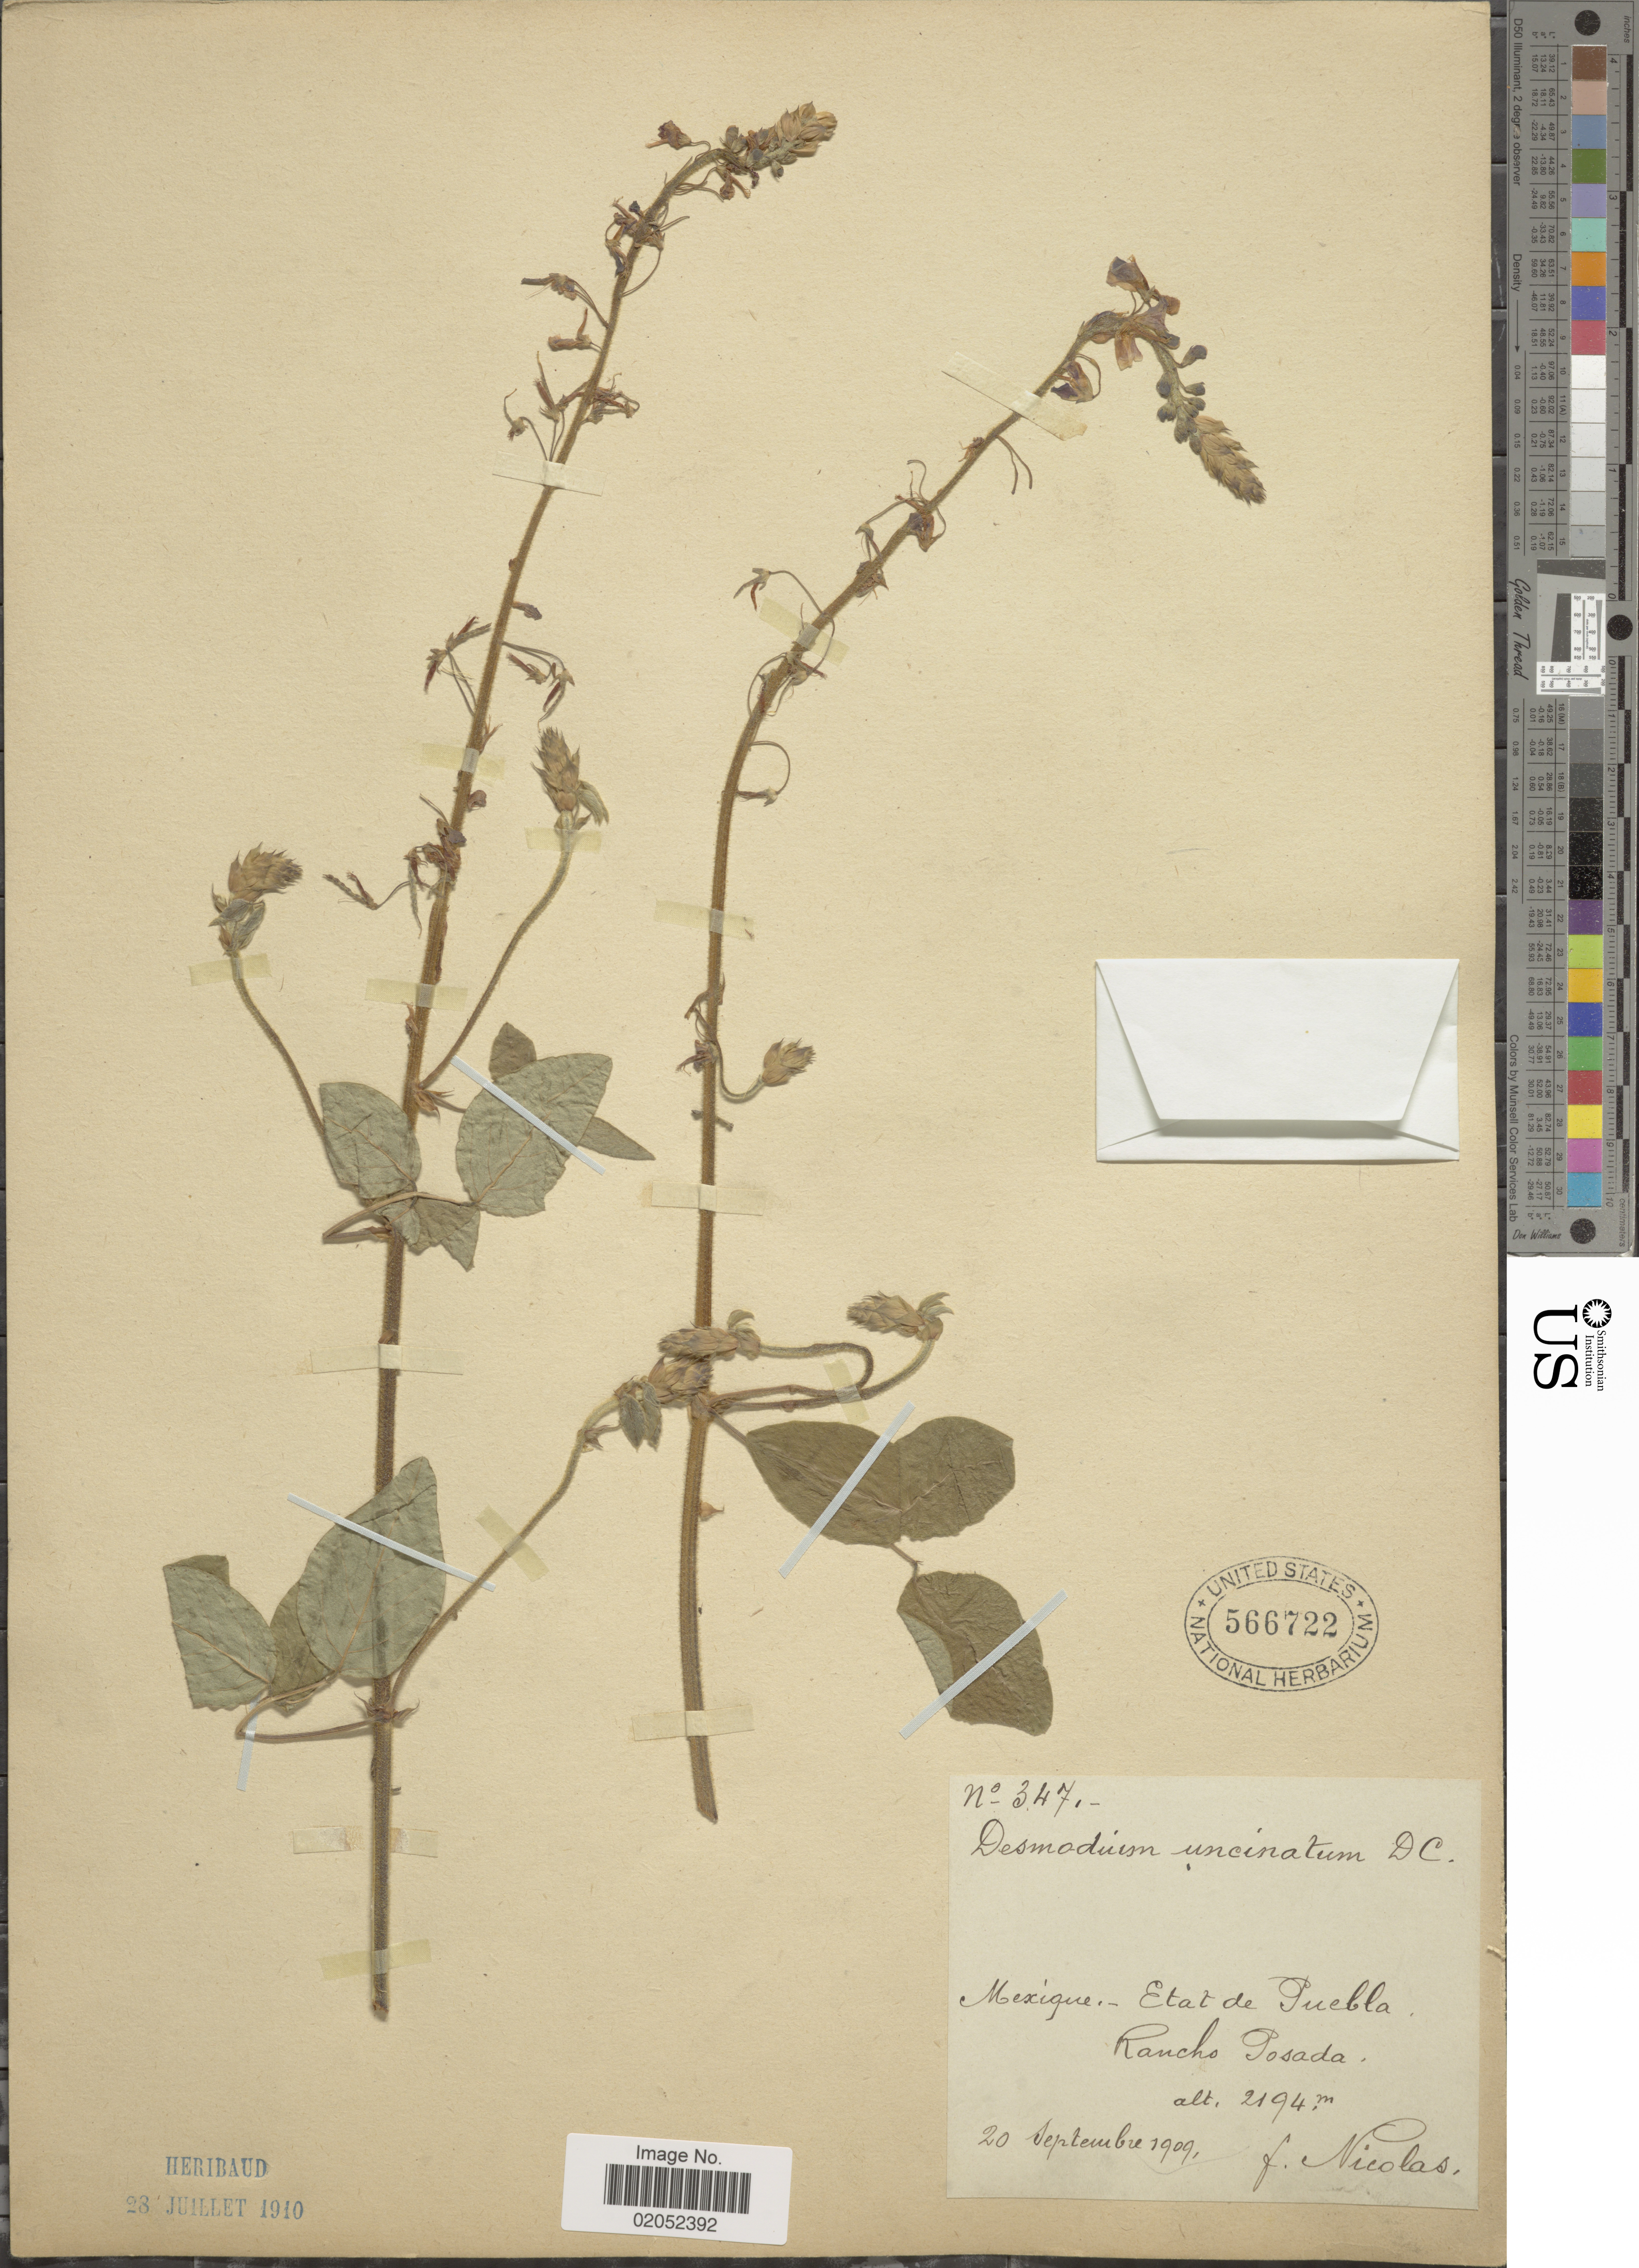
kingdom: Plantae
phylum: Tracheophyta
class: Magnoliopsida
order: Fabales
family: Fabaceae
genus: Desmodium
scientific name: Desmodium intortum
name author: (Mill.) Urb.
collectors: F. Nicolas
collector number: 347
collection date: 1909-09-20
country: Mexico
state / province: Puebla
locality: Mexique - Etat de Puebla, Rancho Posada.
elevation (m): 2194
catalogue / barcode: US 566722